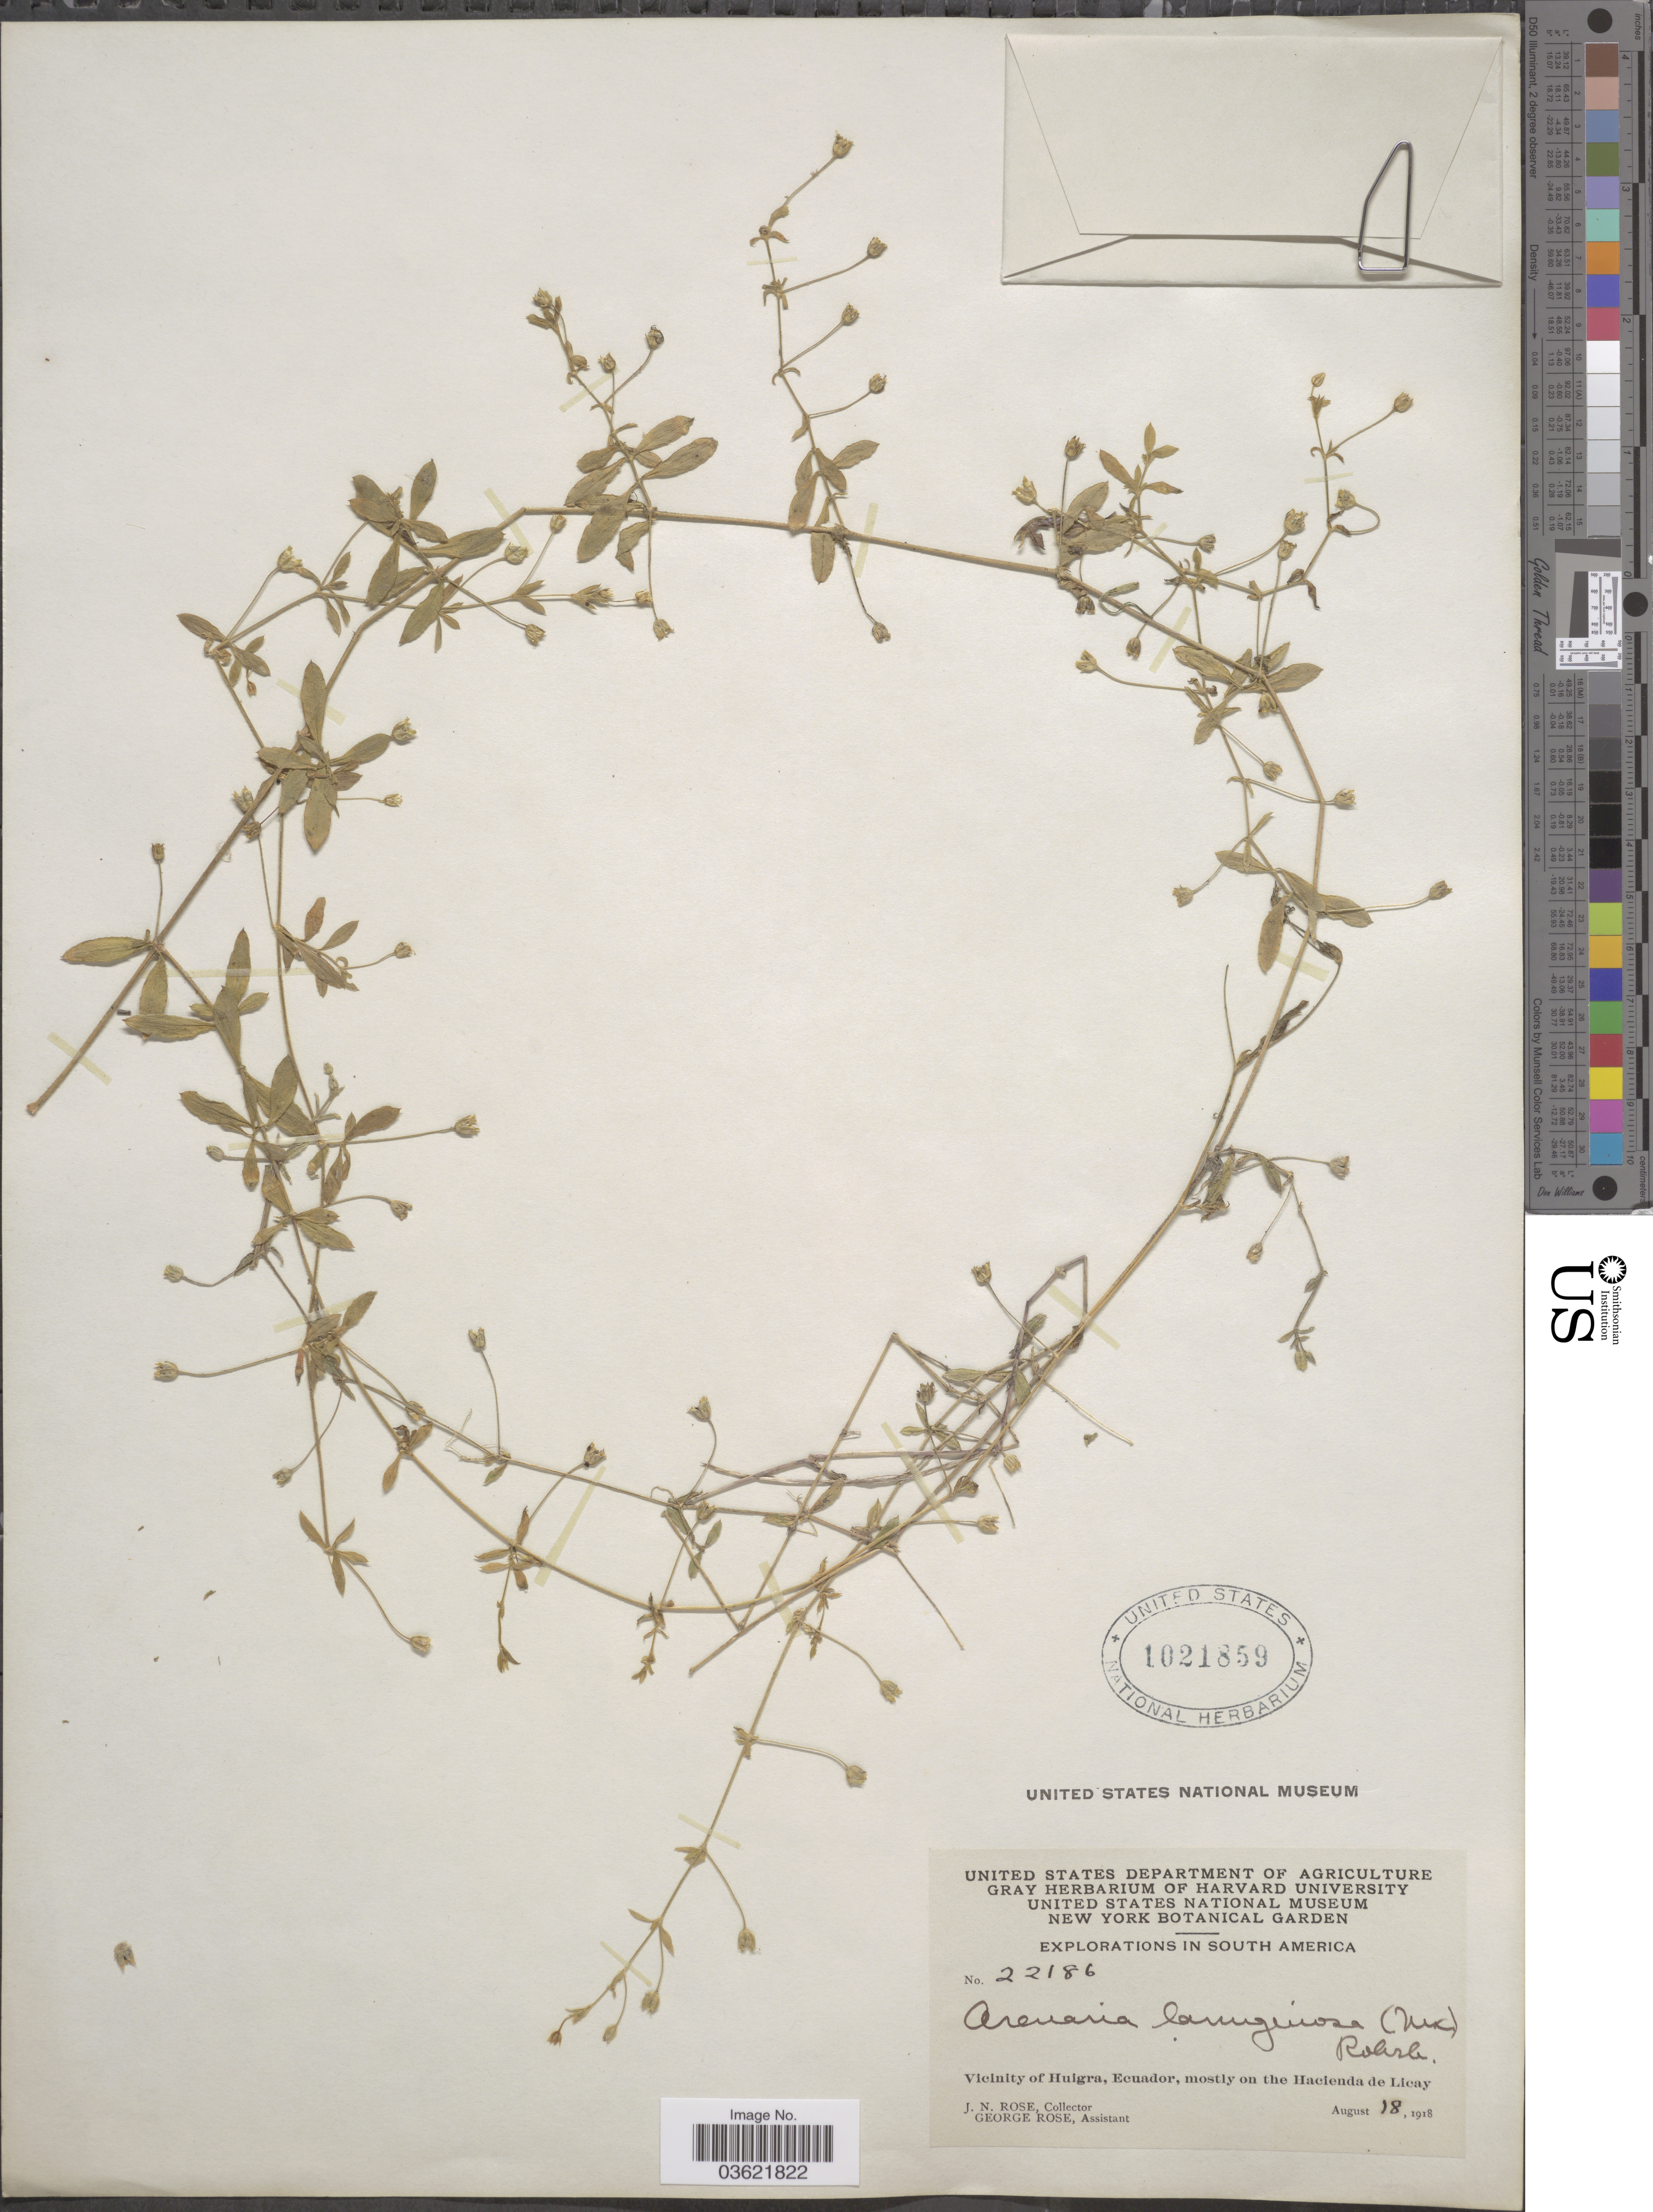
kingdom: Plantae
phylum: Tracheophyta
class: Magnoliopsida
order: Caryophyllales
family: Caryophyllaceae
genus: Arenaria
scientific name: Arenaria lanuginosa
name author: (Michx.) Rohrb.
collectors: J. N. Rose & G. Rose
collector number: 22186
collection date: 1918-08-18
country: Ecuador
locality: Vicinity of Huigra, mostly on the Hacienda de Licay.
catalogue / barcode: US 1021859